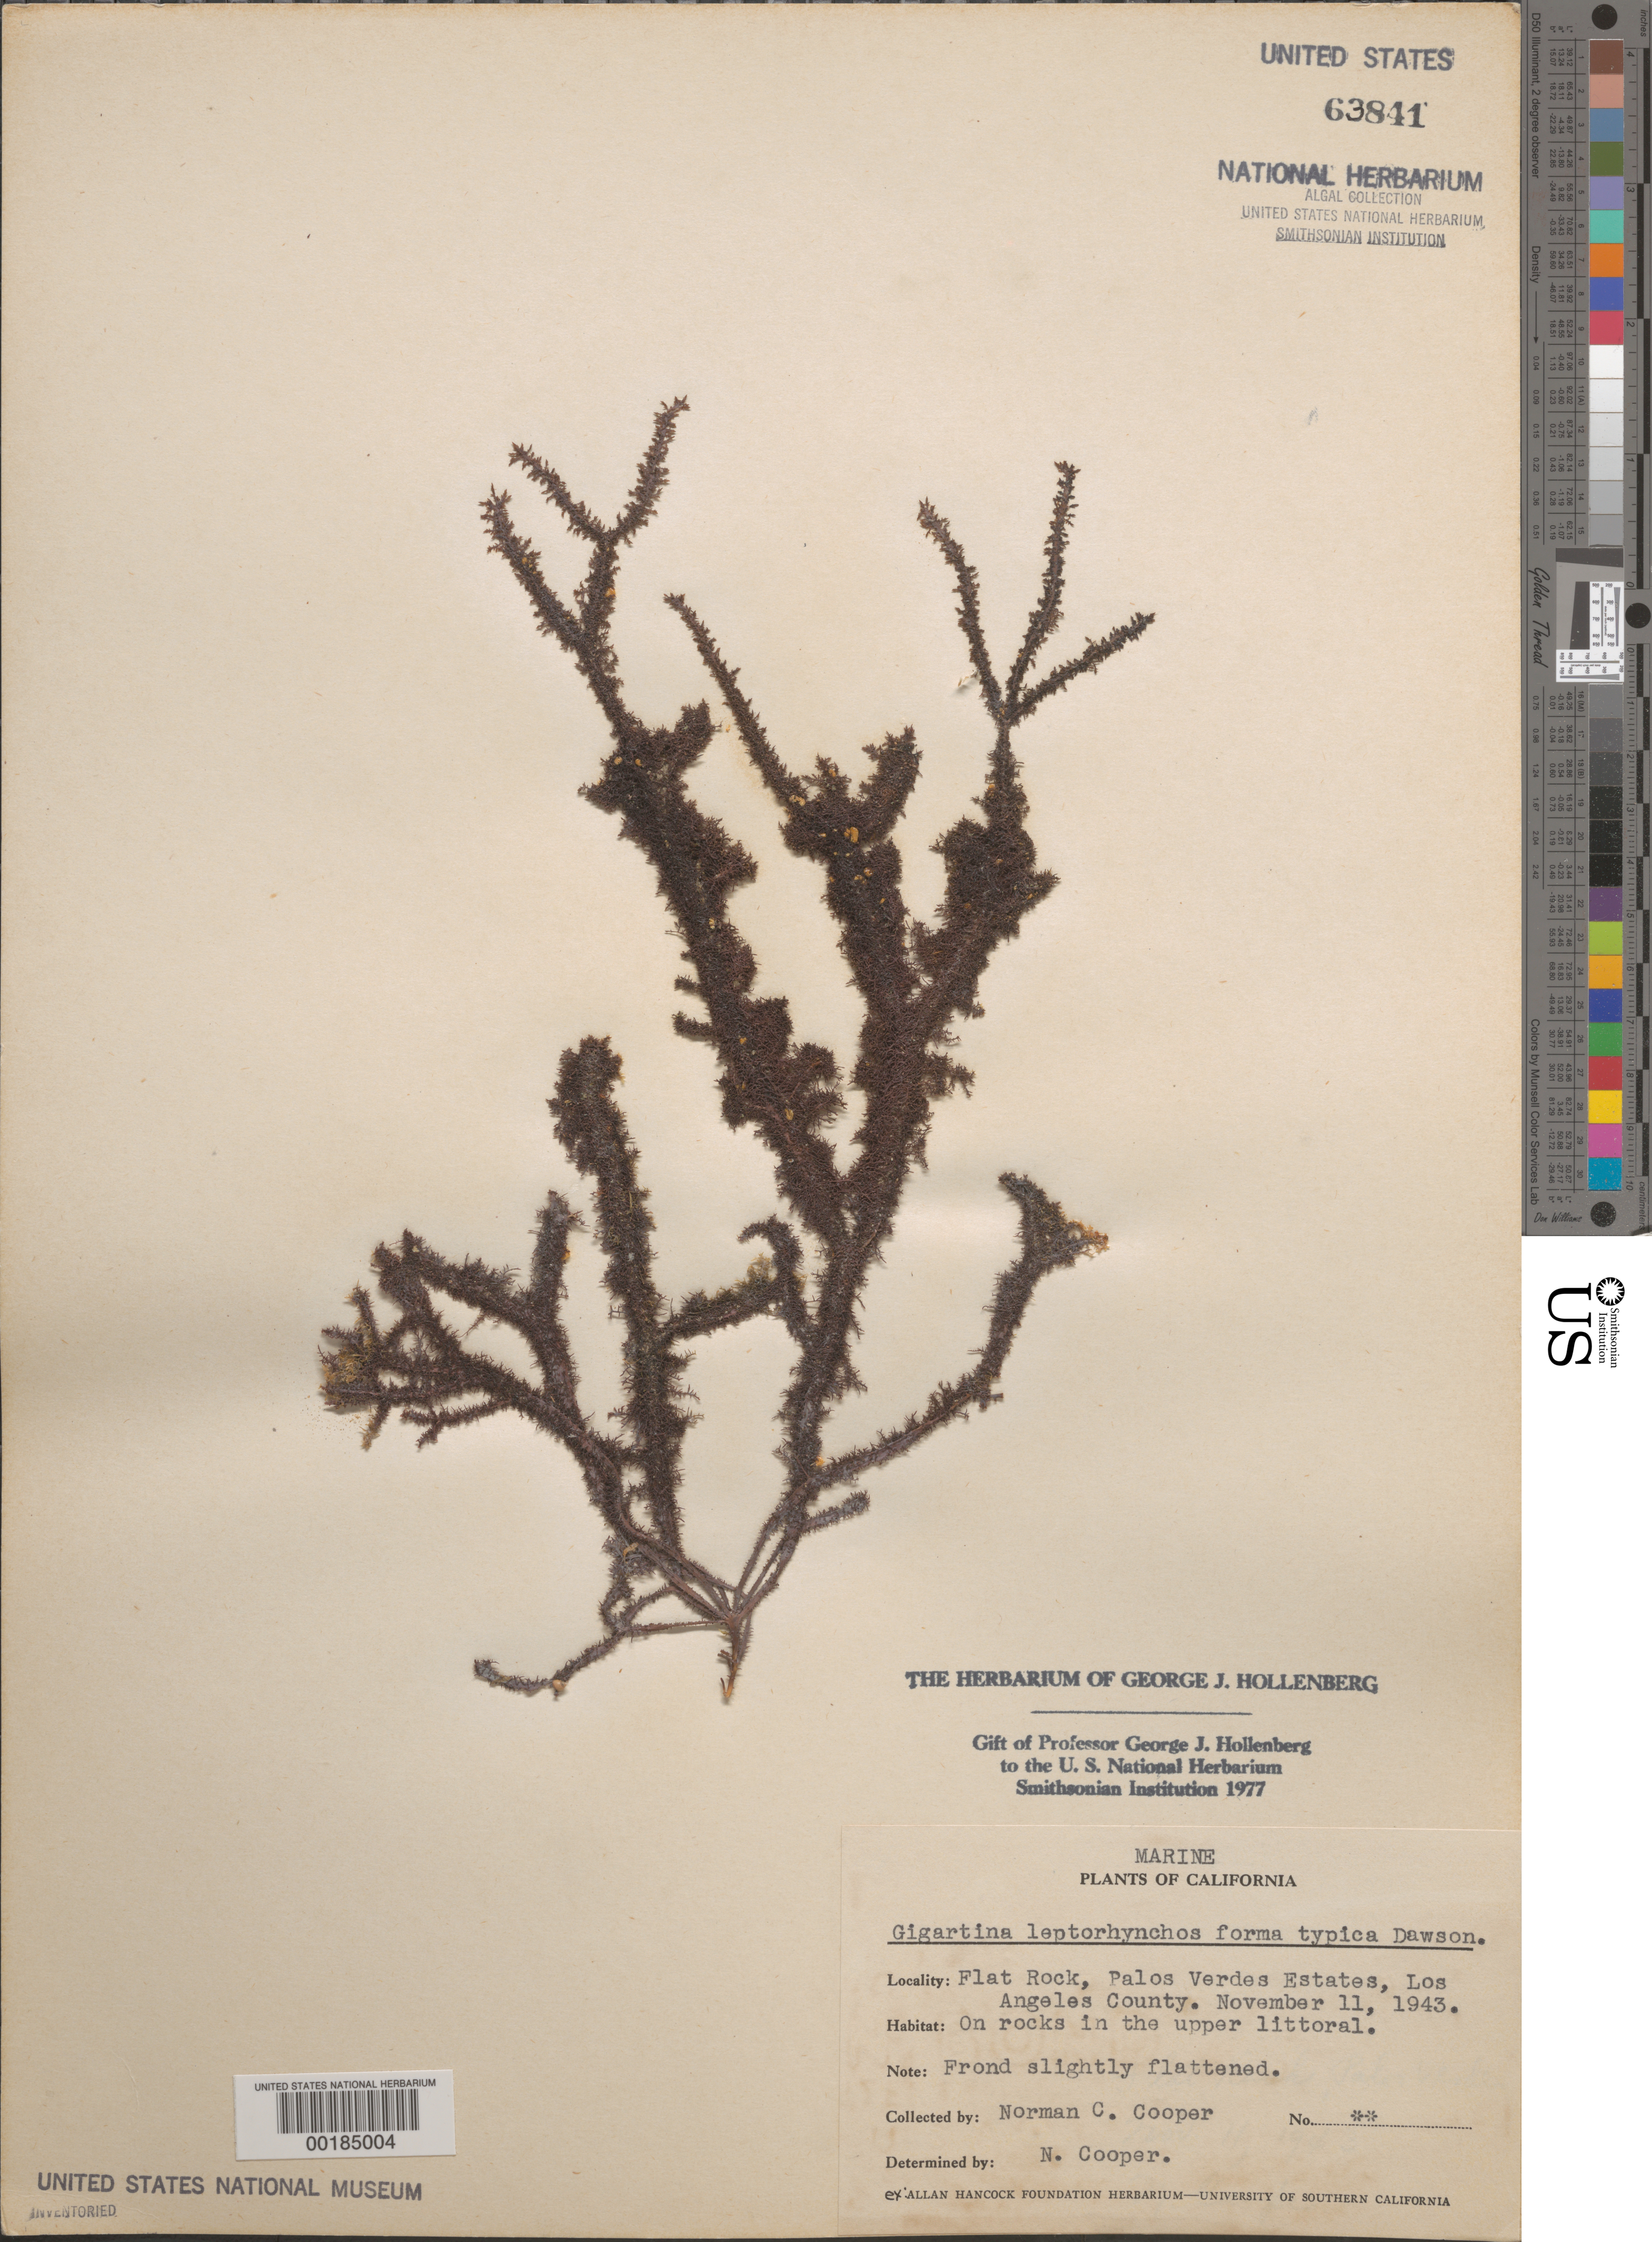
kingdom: Plantae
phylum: Rhodophyta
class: Florideophyceae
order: Gigartinales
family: Gigartinaceae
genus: Mazzaella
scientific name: Mazzaella leptorhynchos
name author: (J. Agardh) Leister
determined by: Algae name updating Project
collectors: N. Cooper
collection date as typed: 11 Nov 1943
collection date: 1943-11-11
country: United States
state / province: California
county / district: Los Angeles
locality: Flat Rock, Palos Verdes Estates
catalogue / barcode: US 63841